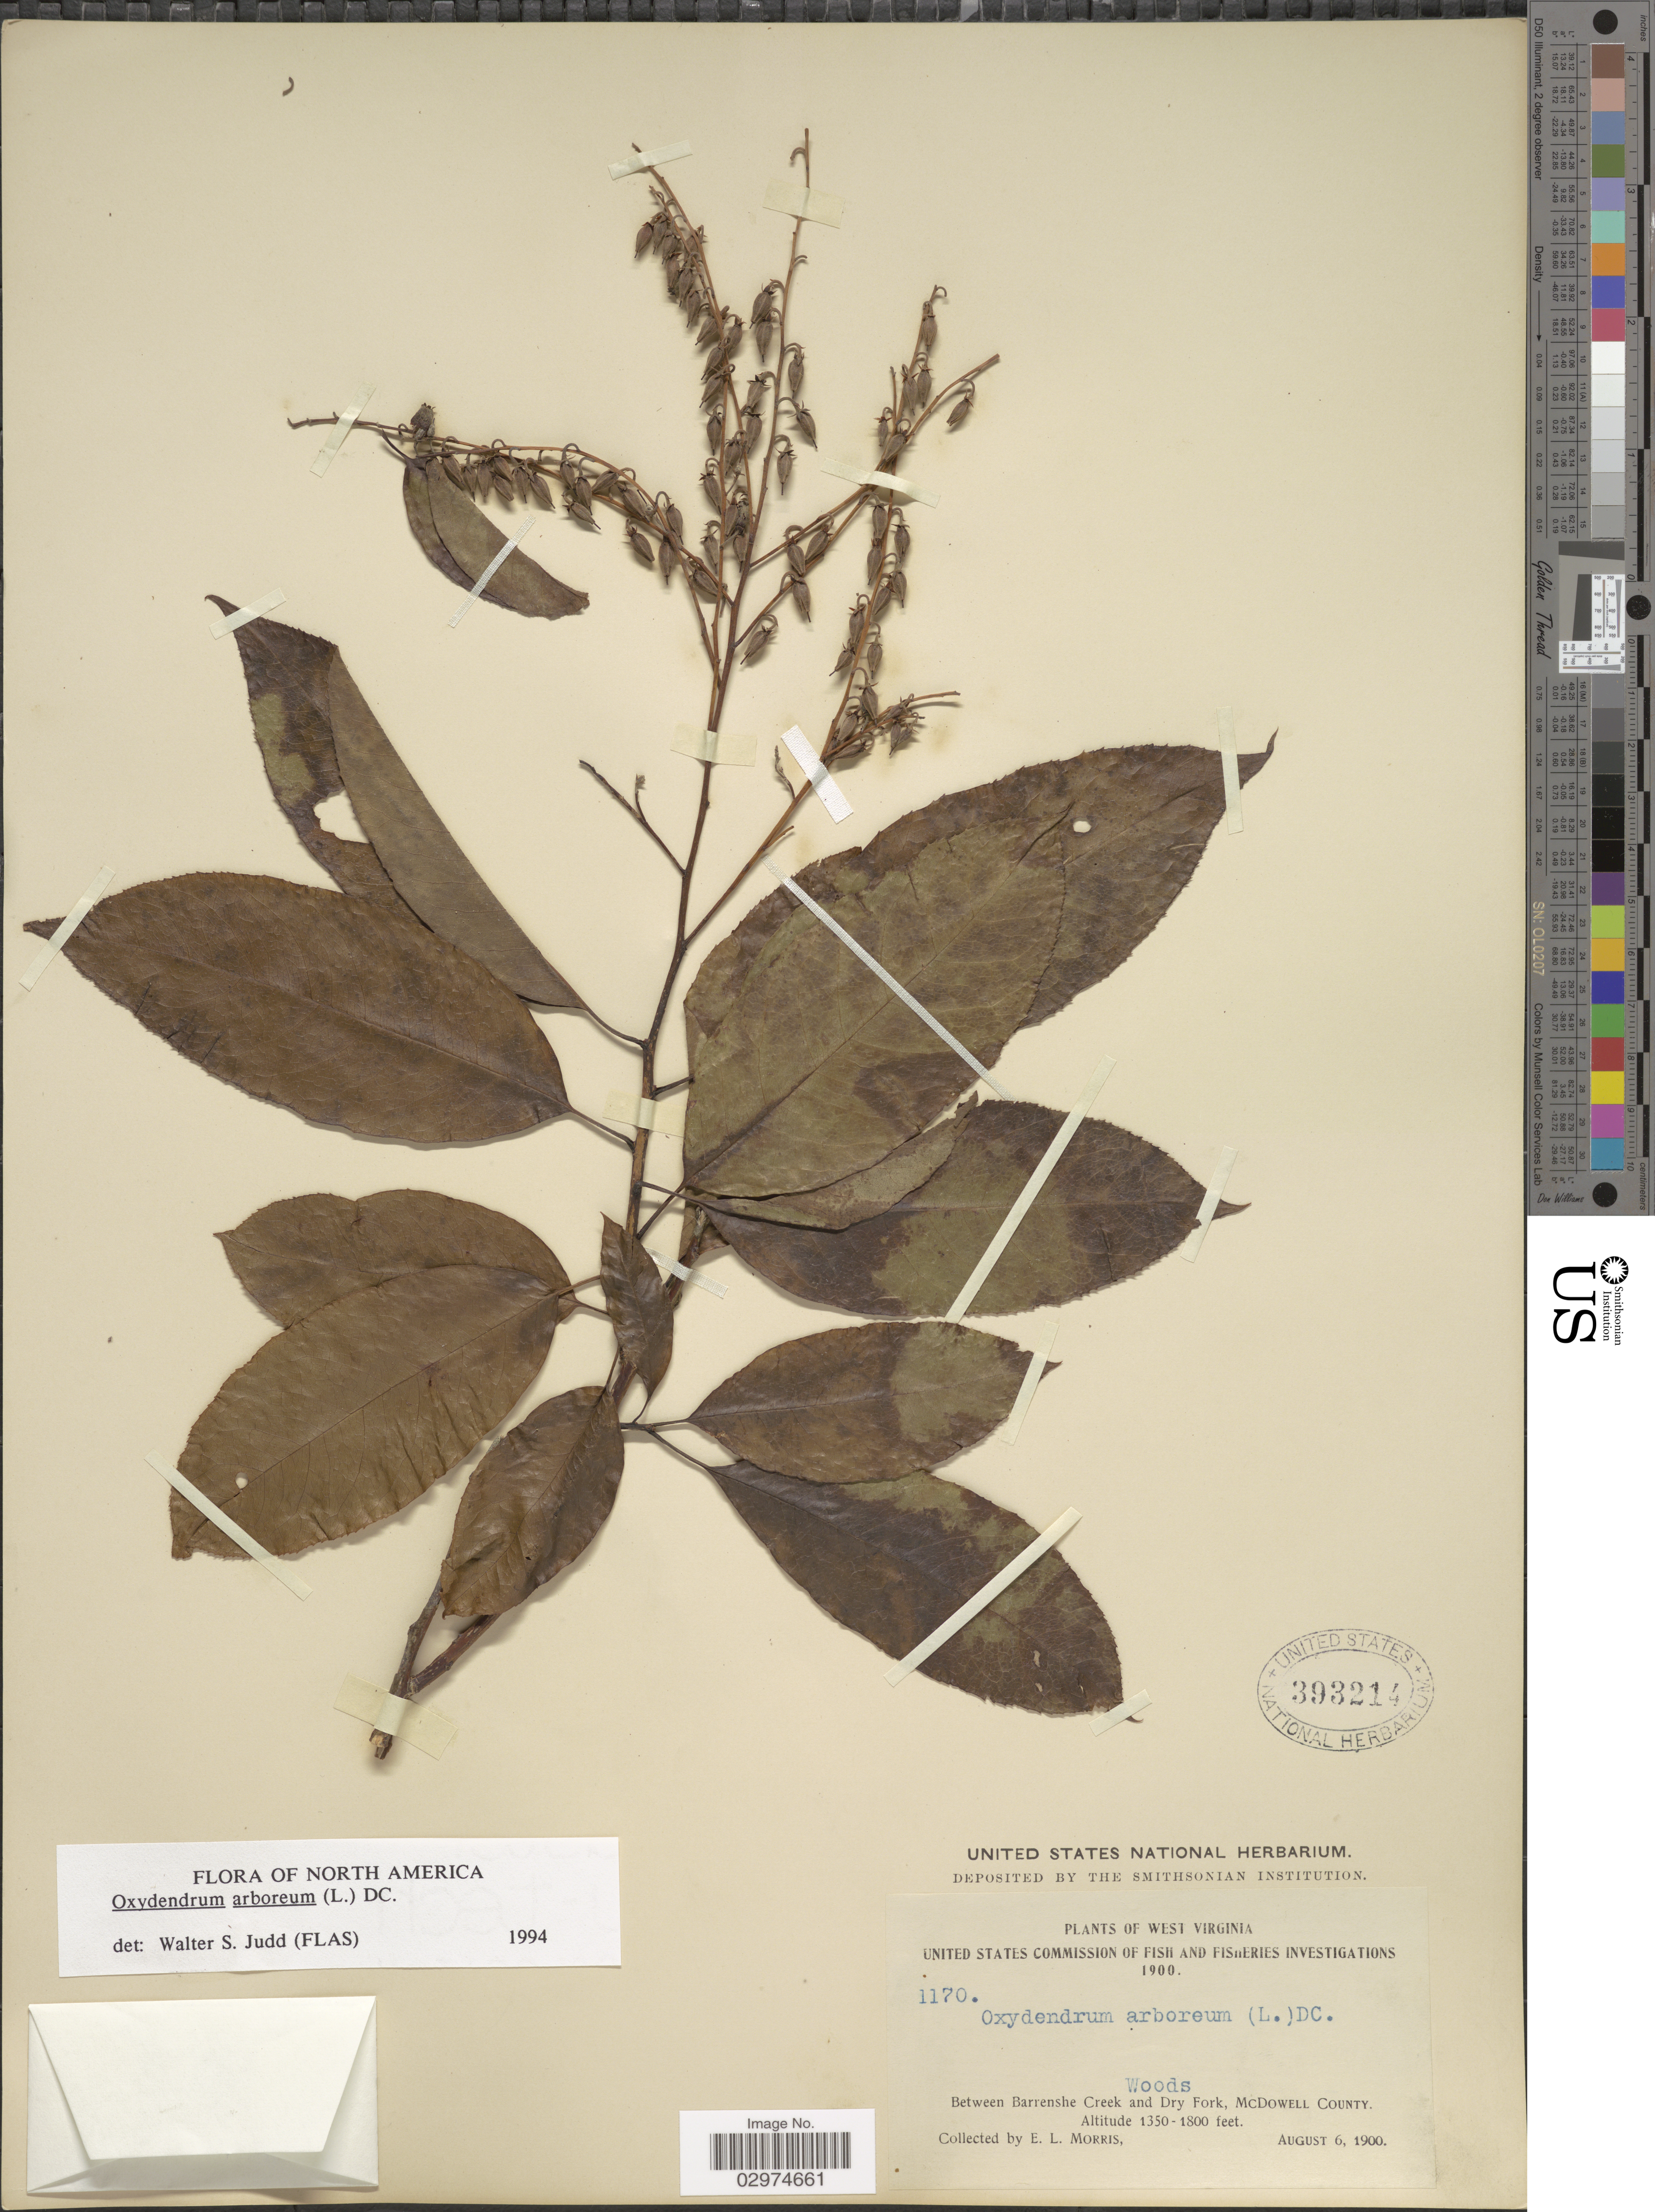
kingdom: Plantae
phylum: Tracheophyta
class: Magnoliopsida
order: Ericales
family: Ericaceae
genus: Oxydendrum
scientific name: Oxydendrum arboreum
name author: (L.) DC.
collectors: E. Morris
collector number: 1170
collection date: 1900-08-06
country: United States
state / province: West Virginia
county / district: McDowell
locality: Between Barrenshe Creek and Dry Fork, McDowell County.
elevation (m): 411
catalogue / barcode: US 393214